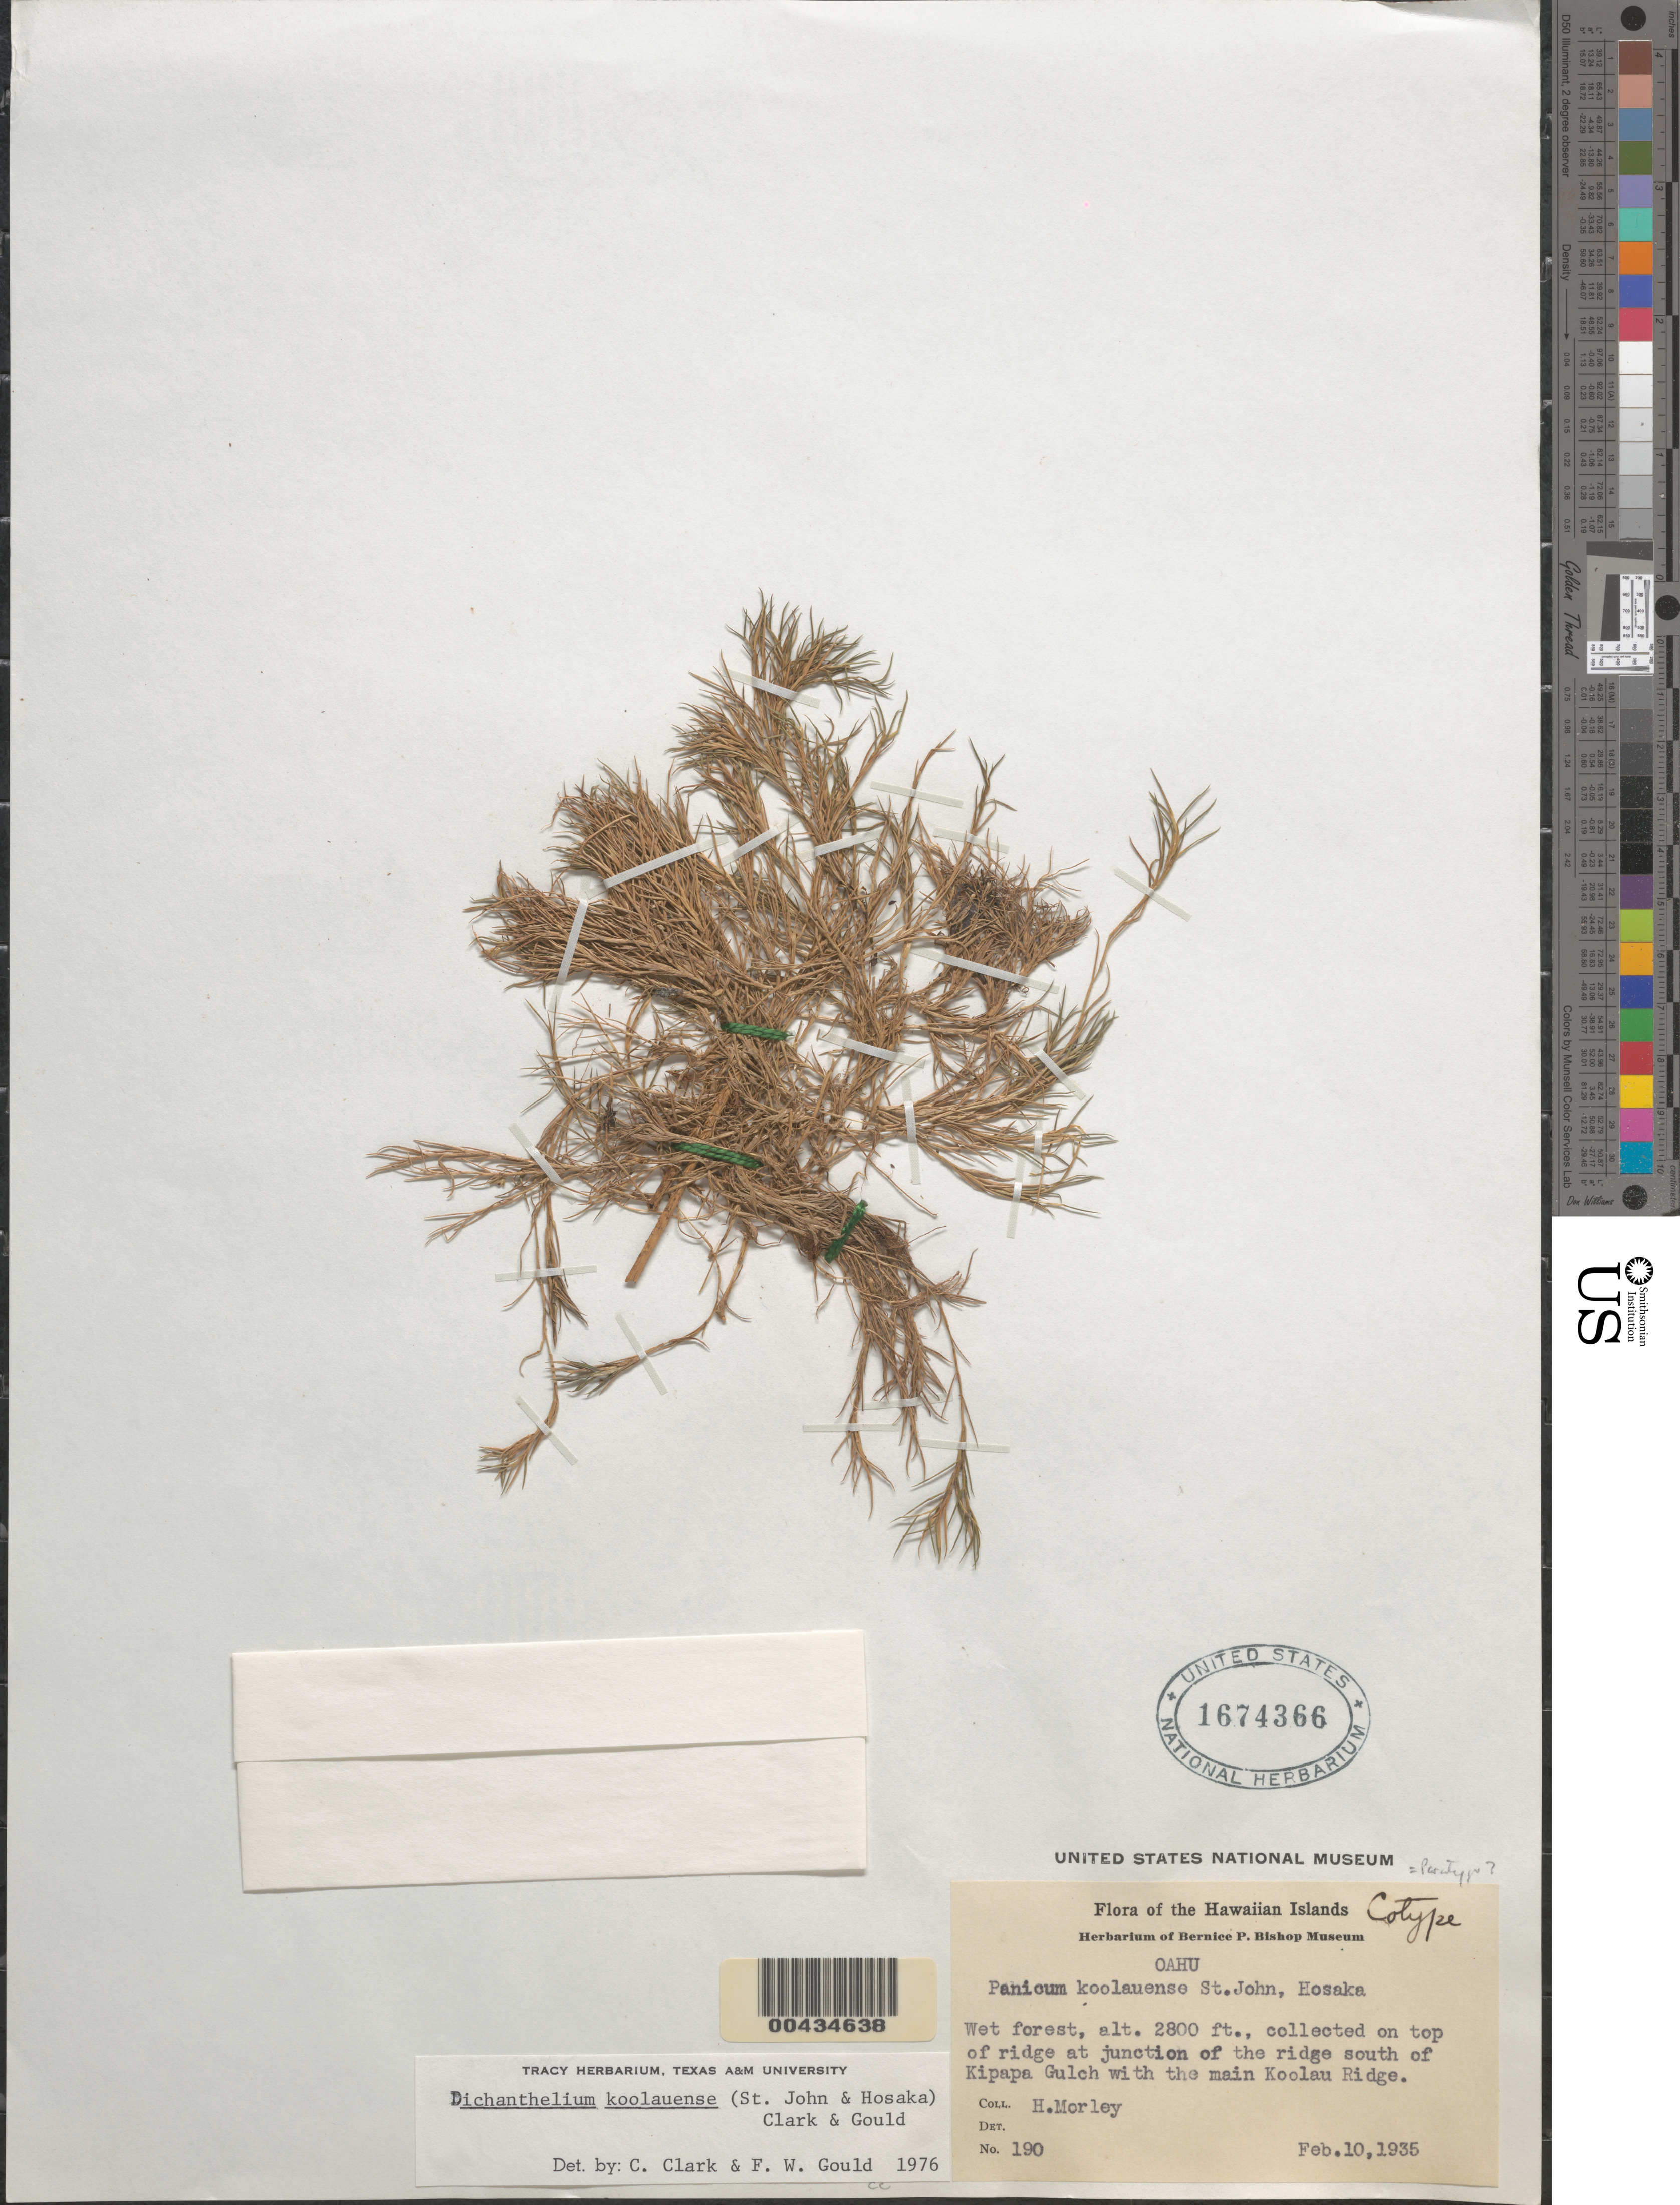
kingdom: Plantae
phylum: Tracheophyta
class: Liliopsida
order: Poales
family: Poaceae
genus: Dichanthelium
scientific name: Dichanthelium koolauense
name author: (H. St. John & Hosaka) C.A. Clark & Gould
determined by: Clark, C. A.; Gould, F. W.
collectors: H. Morley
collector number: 190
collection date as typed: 10 Feb 1935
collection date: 1935-02-10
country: United States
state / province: Hawaii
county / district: Honolulu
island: Oahu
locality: On top of ridge at junction of the ridge south of Kipapa Gulch with the main Koolau Ridge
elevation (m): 853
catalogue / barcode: US 1674366